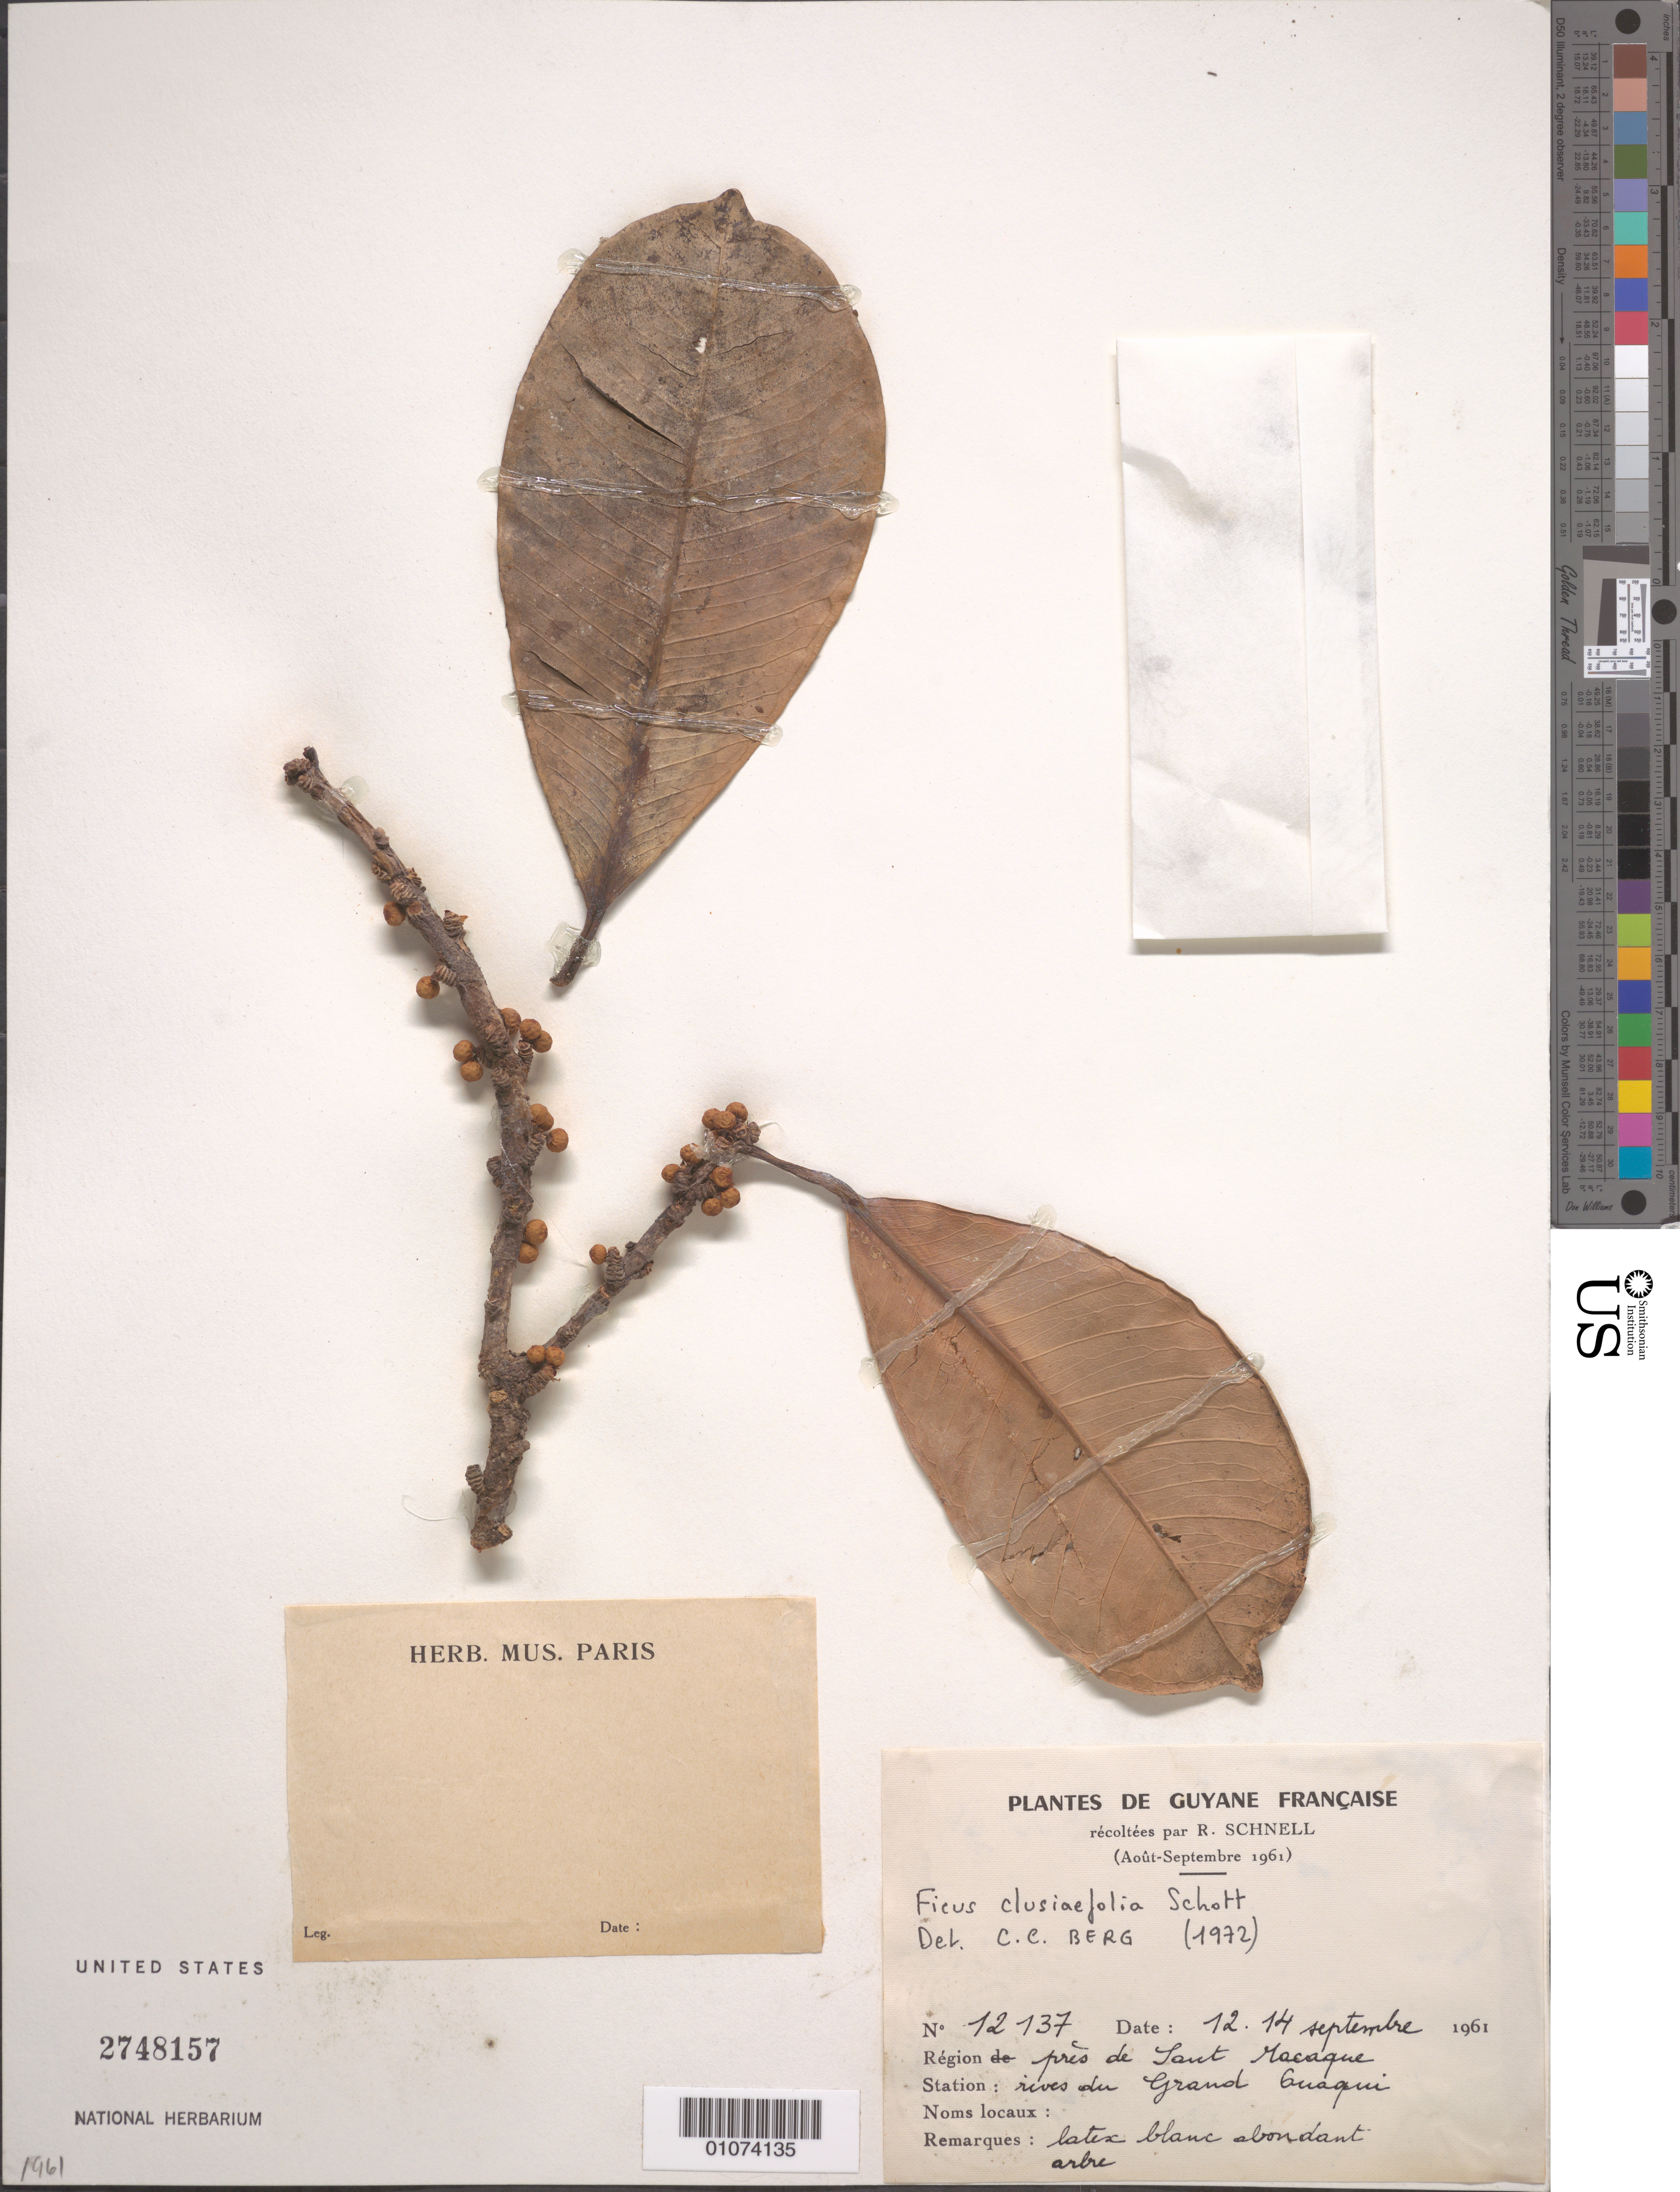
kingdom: Plantae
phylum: Tracheophyta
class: Magnoliopsida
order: Rosales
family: Moraceae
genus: Ficus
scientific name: Ficus clusiifolia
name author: Schott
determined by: Berg, C. C.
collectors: R. A. Schnell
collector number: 12137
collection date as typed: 12-Sep-61 to 14-Sep-61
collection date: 1961-09-12/1961-09-14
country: French Guiana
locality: Saut Macaque, pres du; rives du Grand Ouaqui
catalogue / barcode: US 2748157